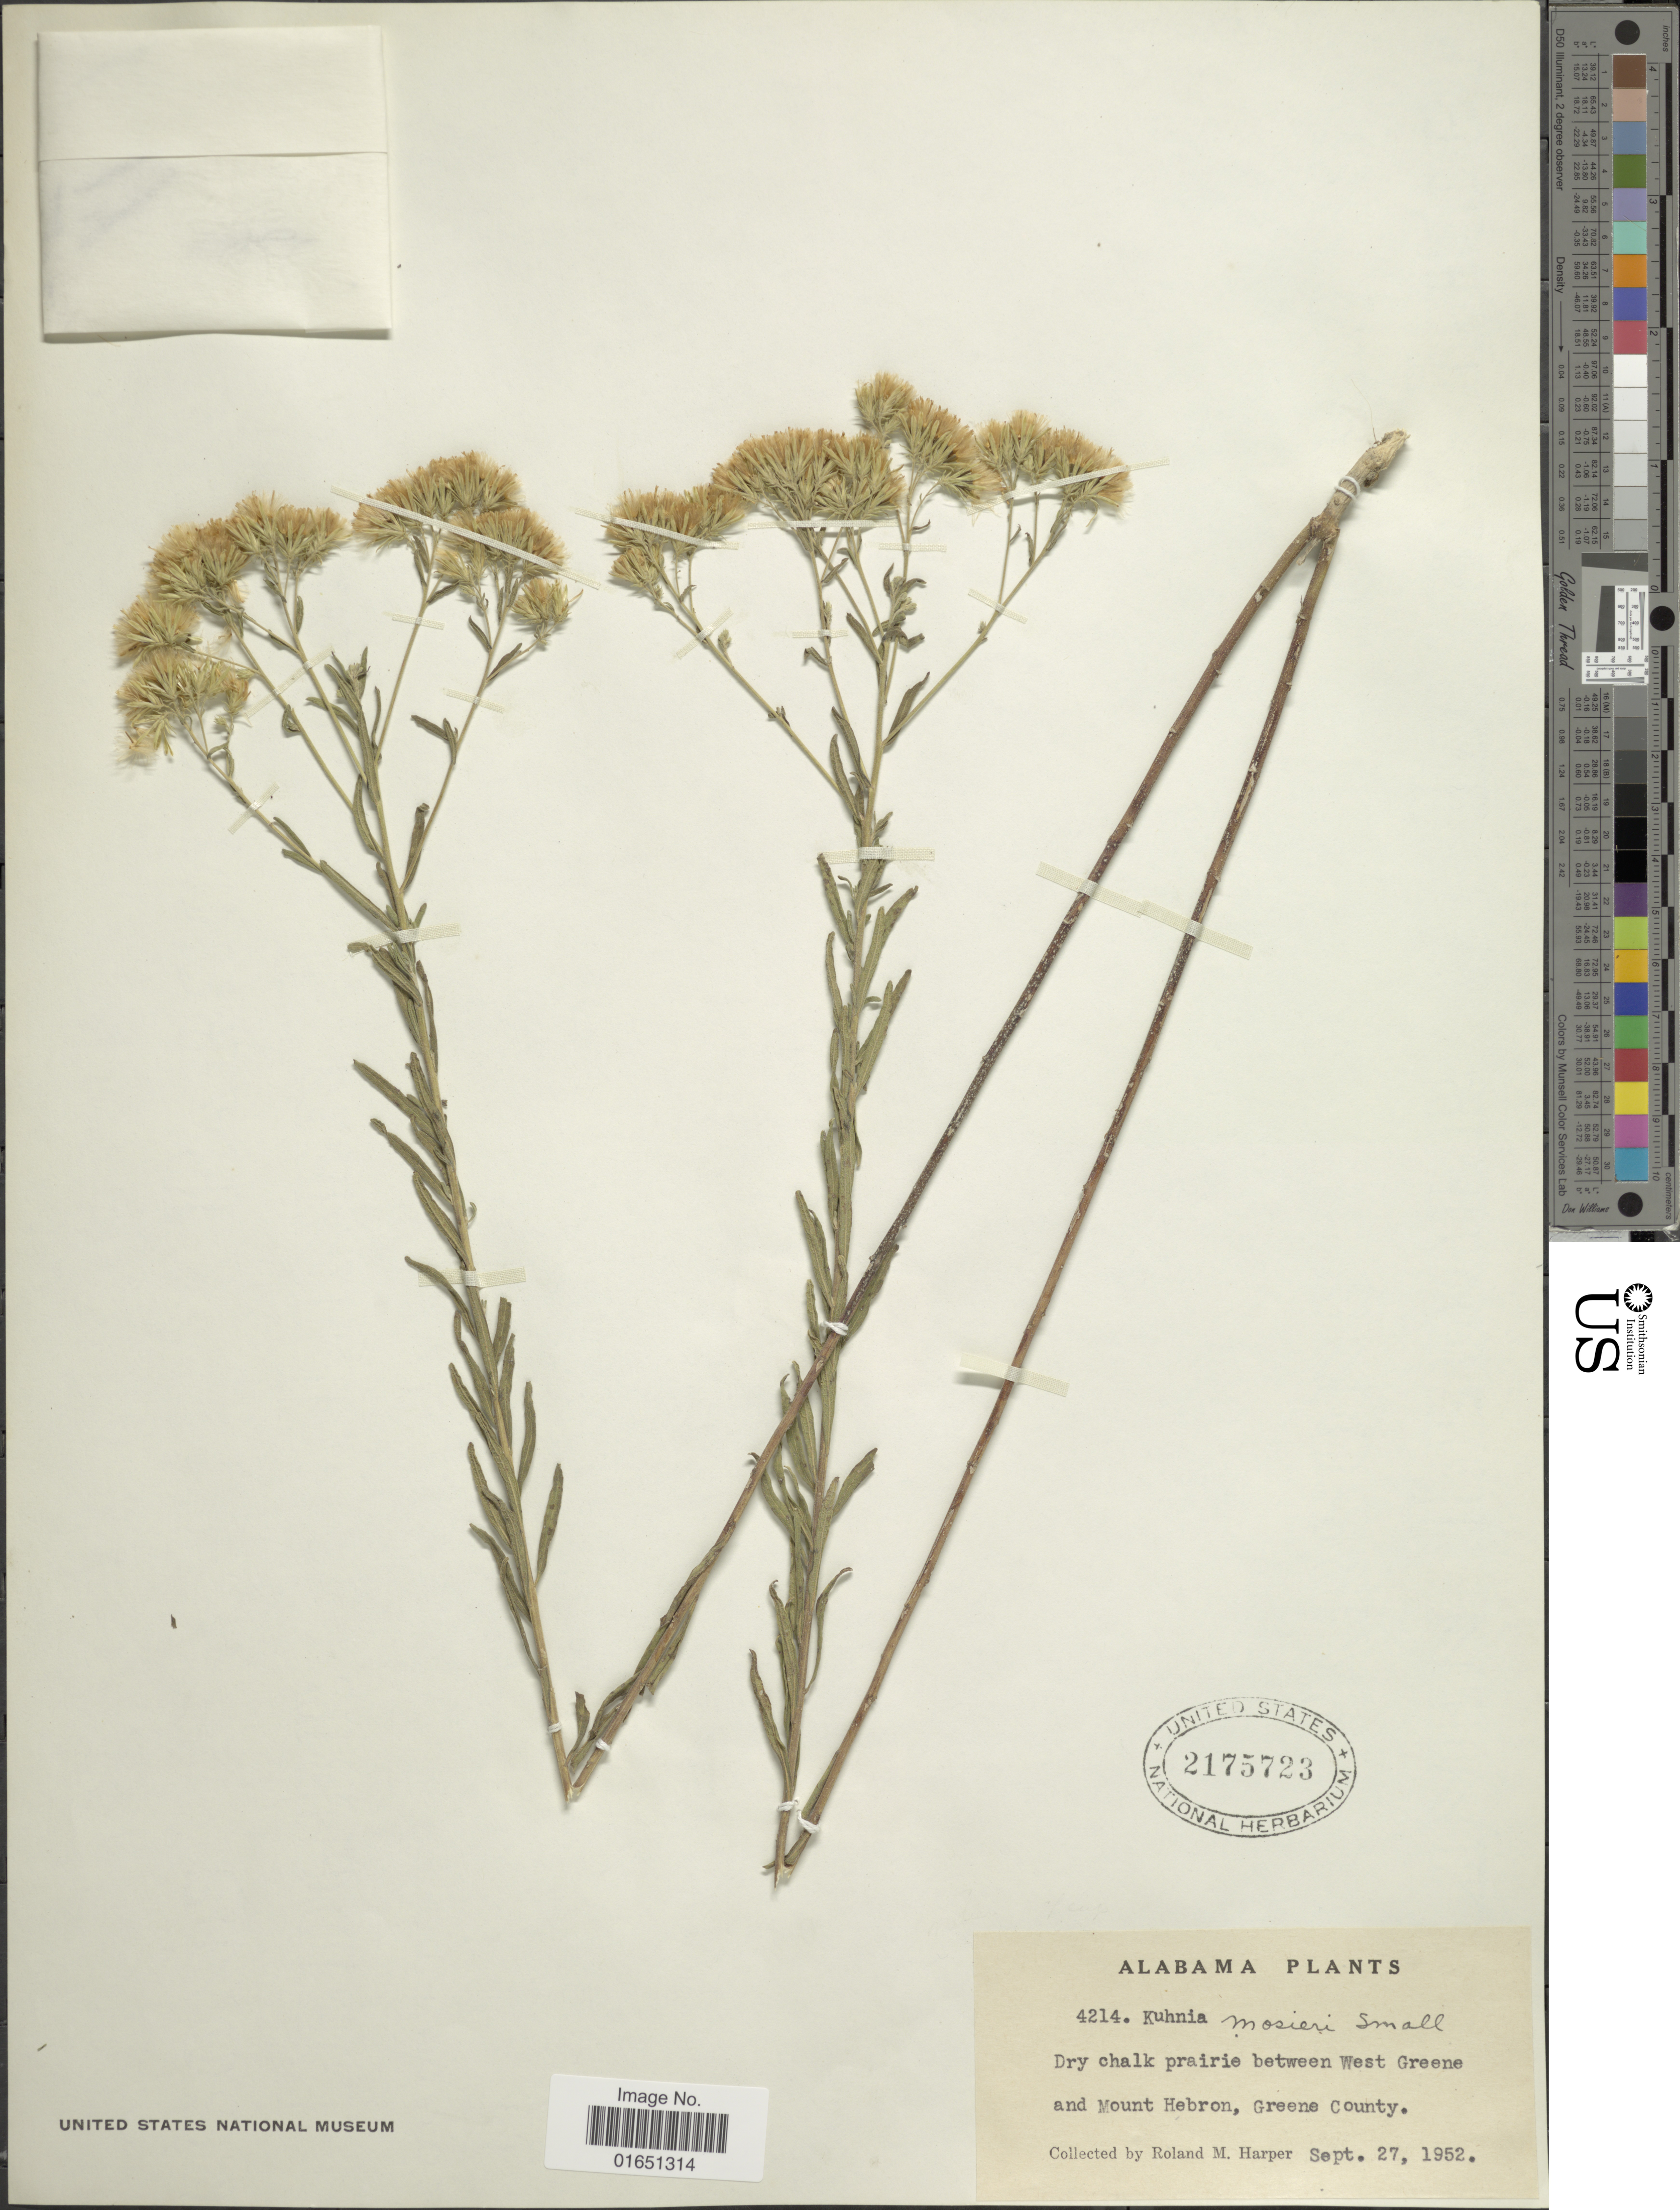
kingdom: Plantae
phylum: Tracheophyta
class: Magnoliopsida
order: Asterales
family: Asteraceae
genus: Brickellia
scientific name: Brickellia mosieri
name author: (Small) Shinners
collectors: R. M. Harper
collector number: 4214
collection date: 1952-09-27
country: United States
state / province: Alabama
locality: Dry chalk prairie between West Greene and Mount Hebron, Greene County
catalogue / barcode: US 2175723